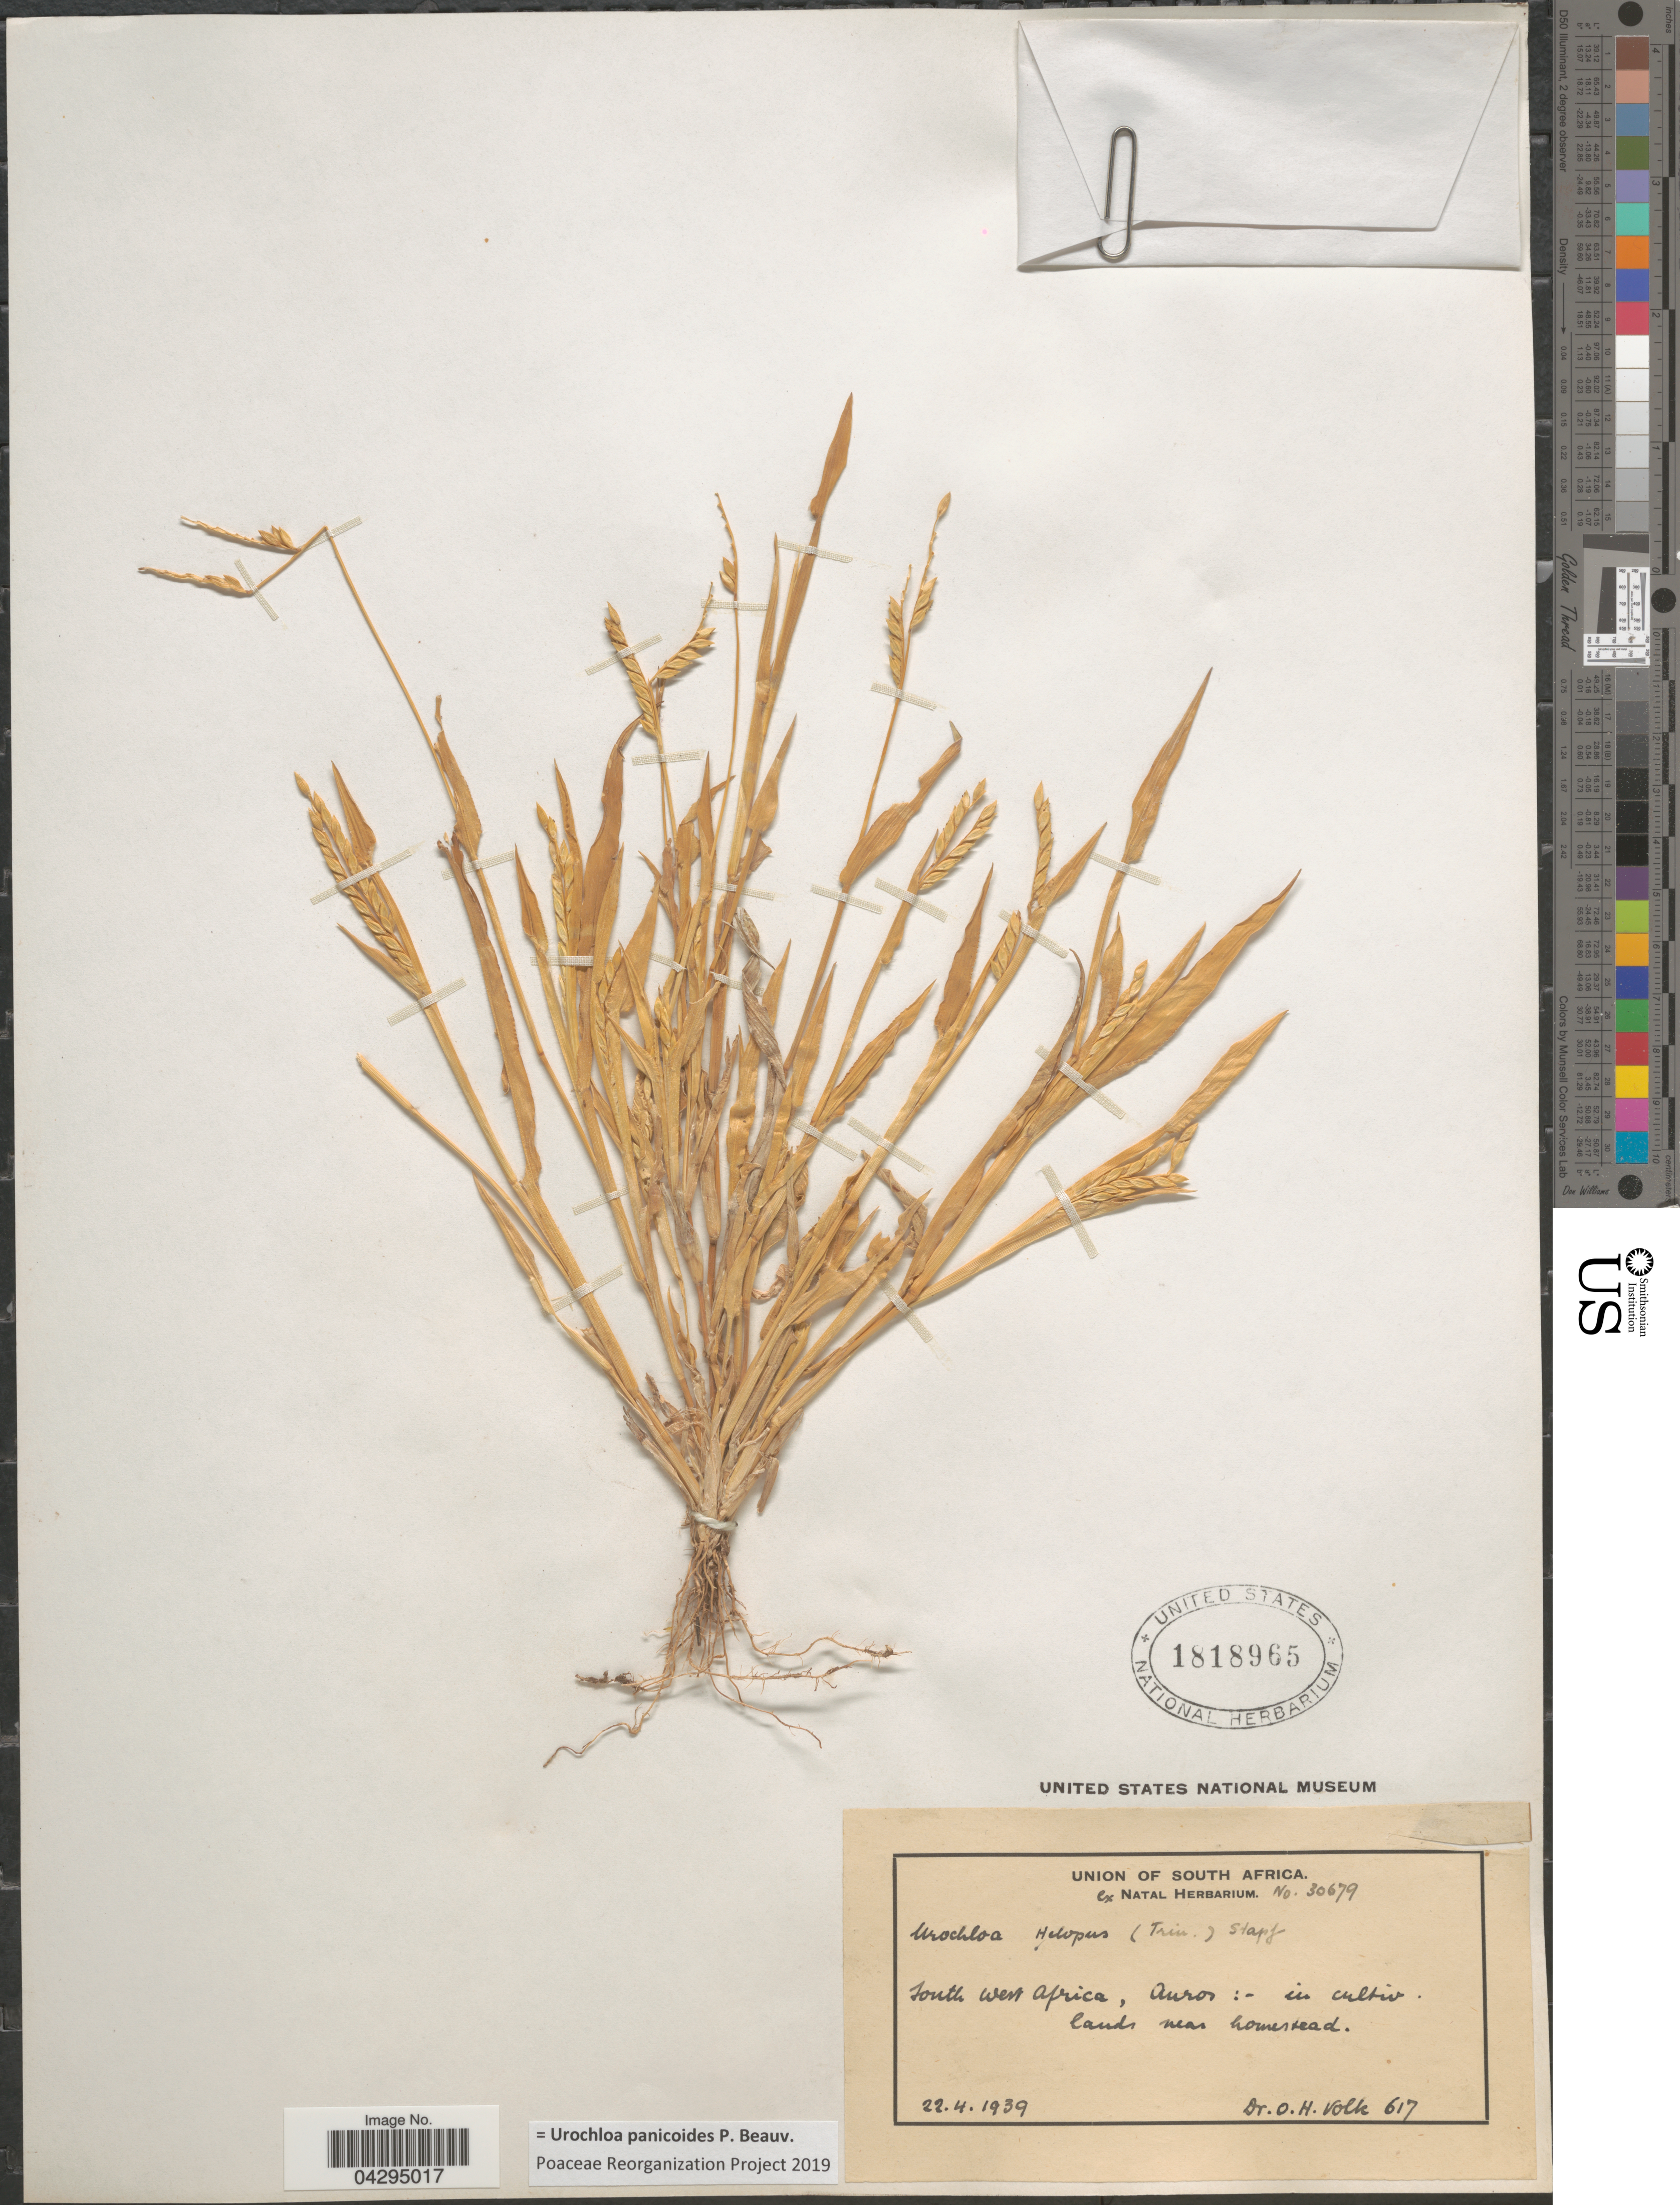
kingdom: Plantae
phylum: Tracheophyta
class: Liliopsida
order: Poales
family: Poaceae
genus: Urochloa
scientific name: Urochloa panicoides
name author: P. Beauv.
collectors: O. Volk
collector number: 617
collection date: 1939-04-22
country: Namibia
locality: South West Africa , Auros.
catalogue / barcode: US 1818965